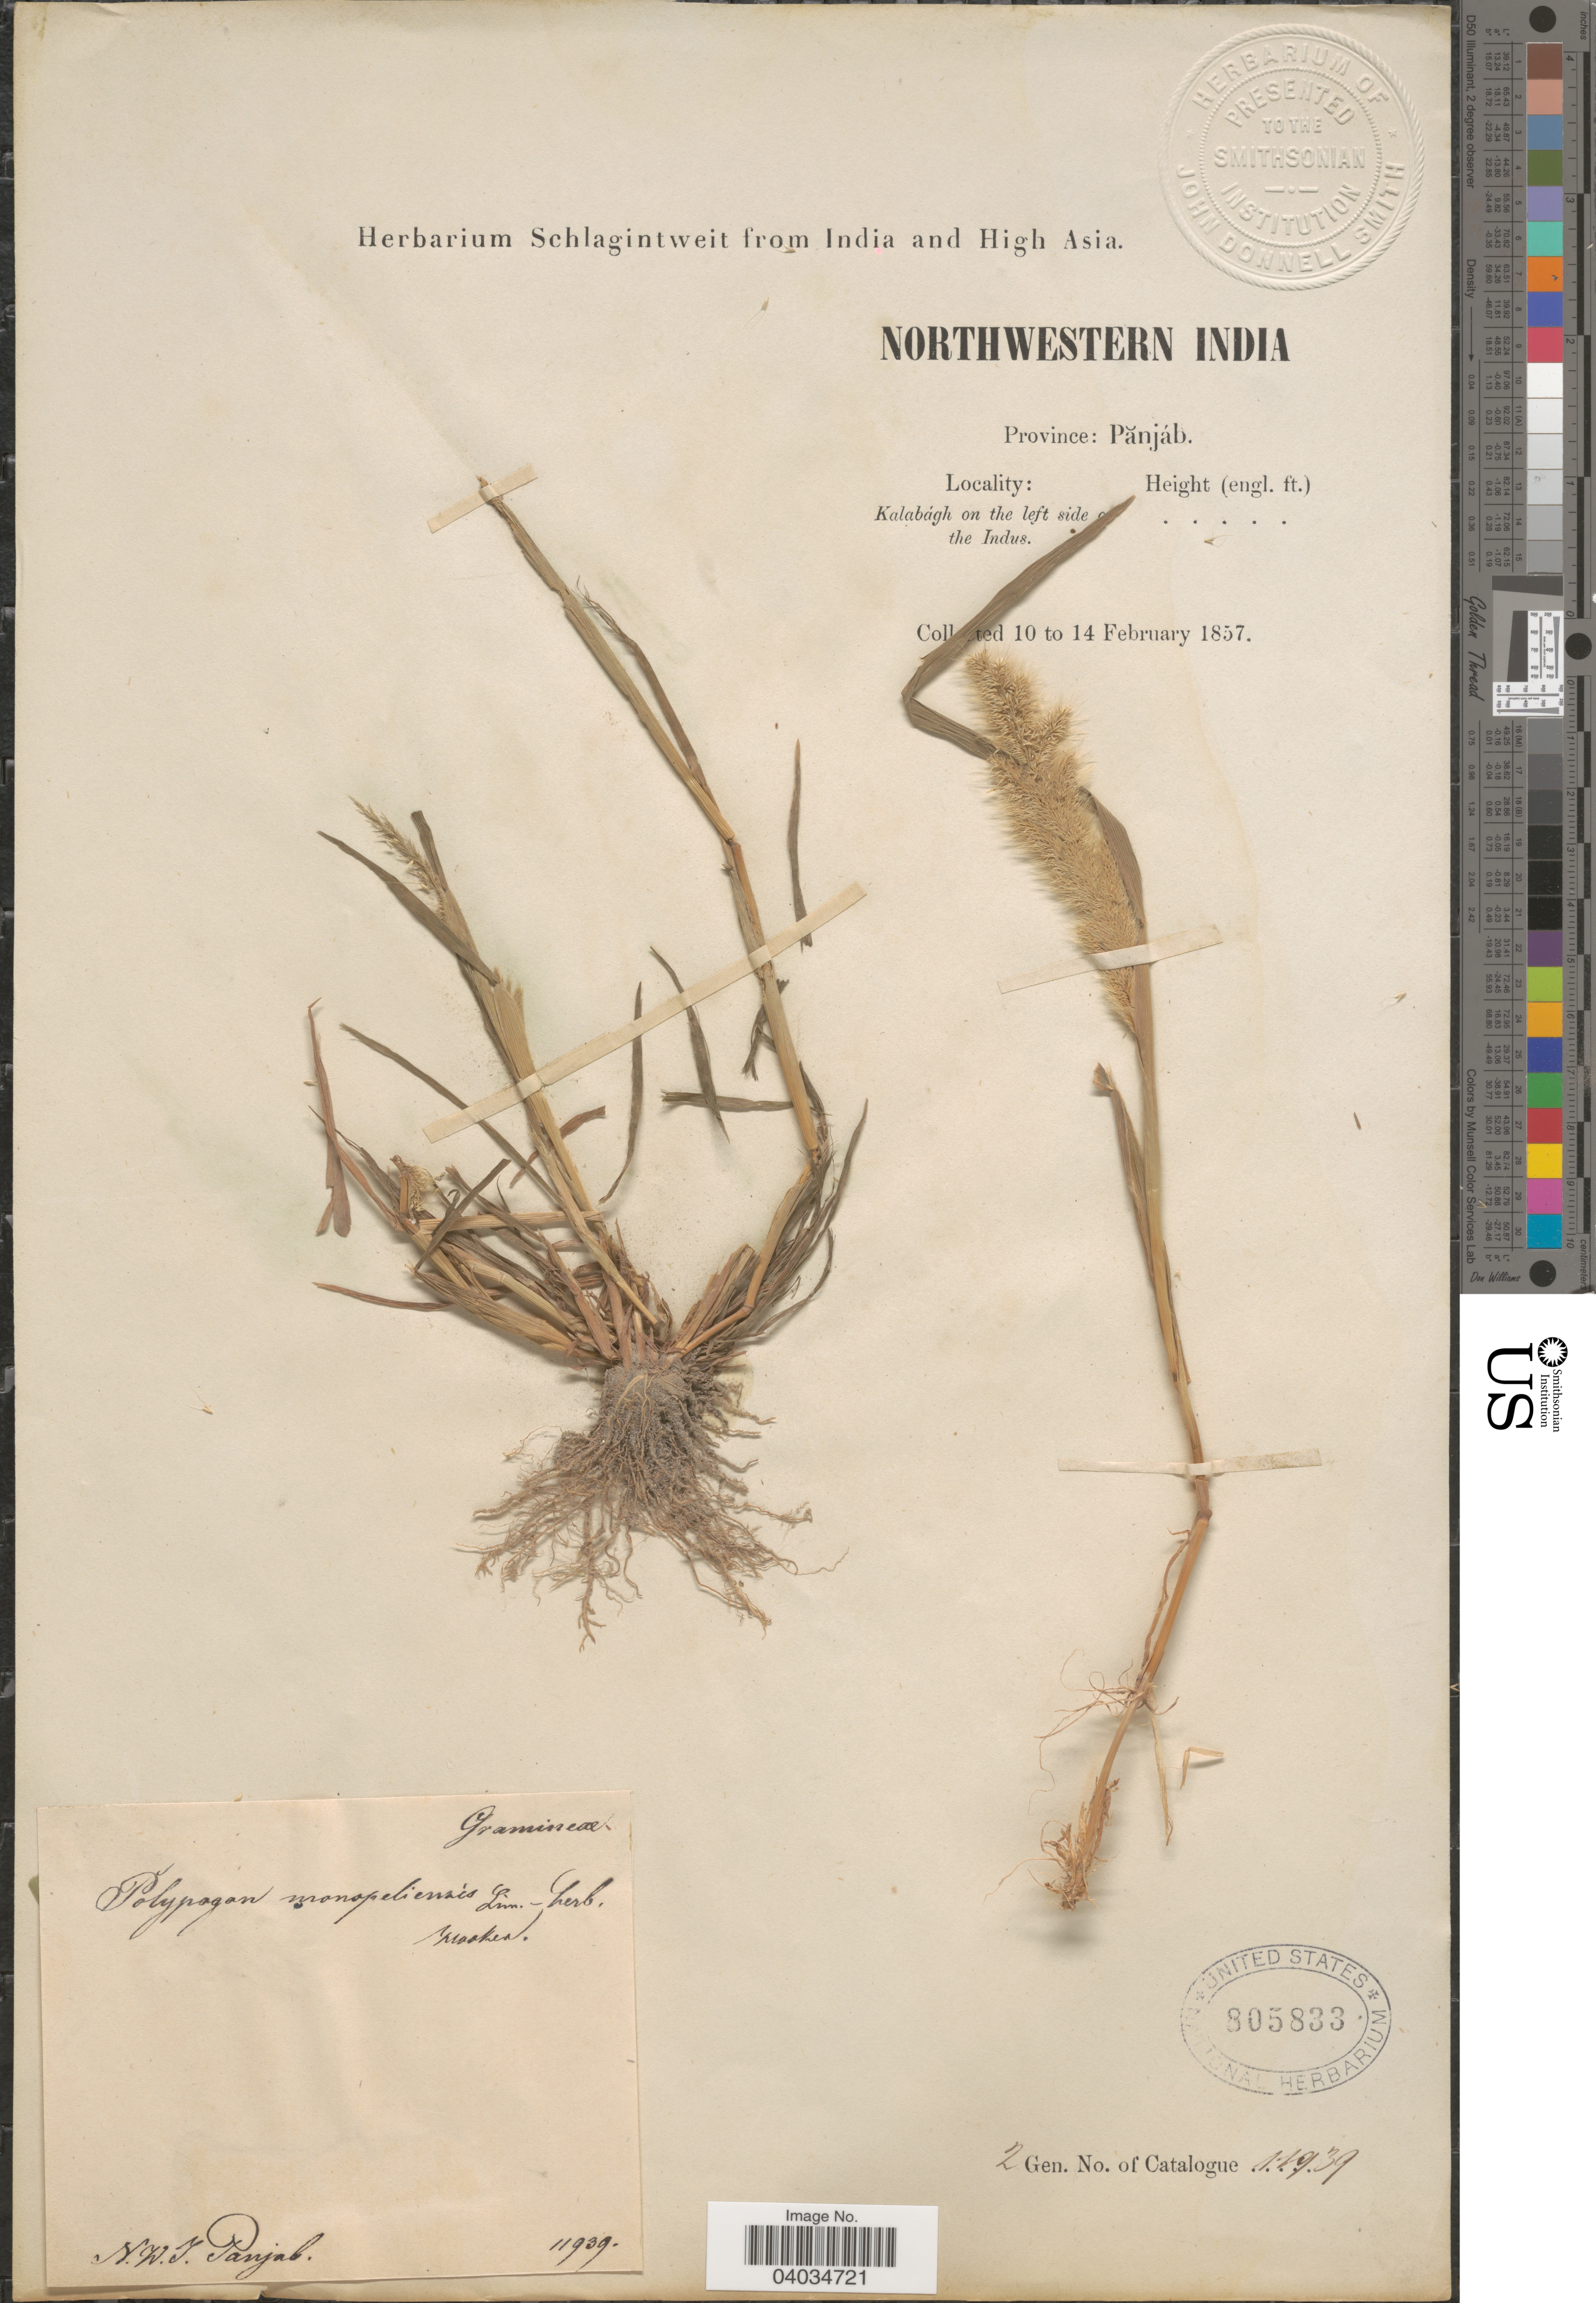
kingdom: Plantae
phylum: Tracheophyta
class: Liliopsida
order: Poales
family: Poaceae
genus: Polypogon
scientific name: Polypogon monspeliensis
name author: (L.) Desf.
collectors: ex herb. Schlagintweit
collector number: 11939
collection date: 1857-02-10/1857-02-14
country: India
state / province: Punjab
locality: Northwestern India. Province: Pănjáb. Kalabágh on the left side [illegible text] the Indus. N.W.I. Panjab.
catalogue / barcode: US 805833